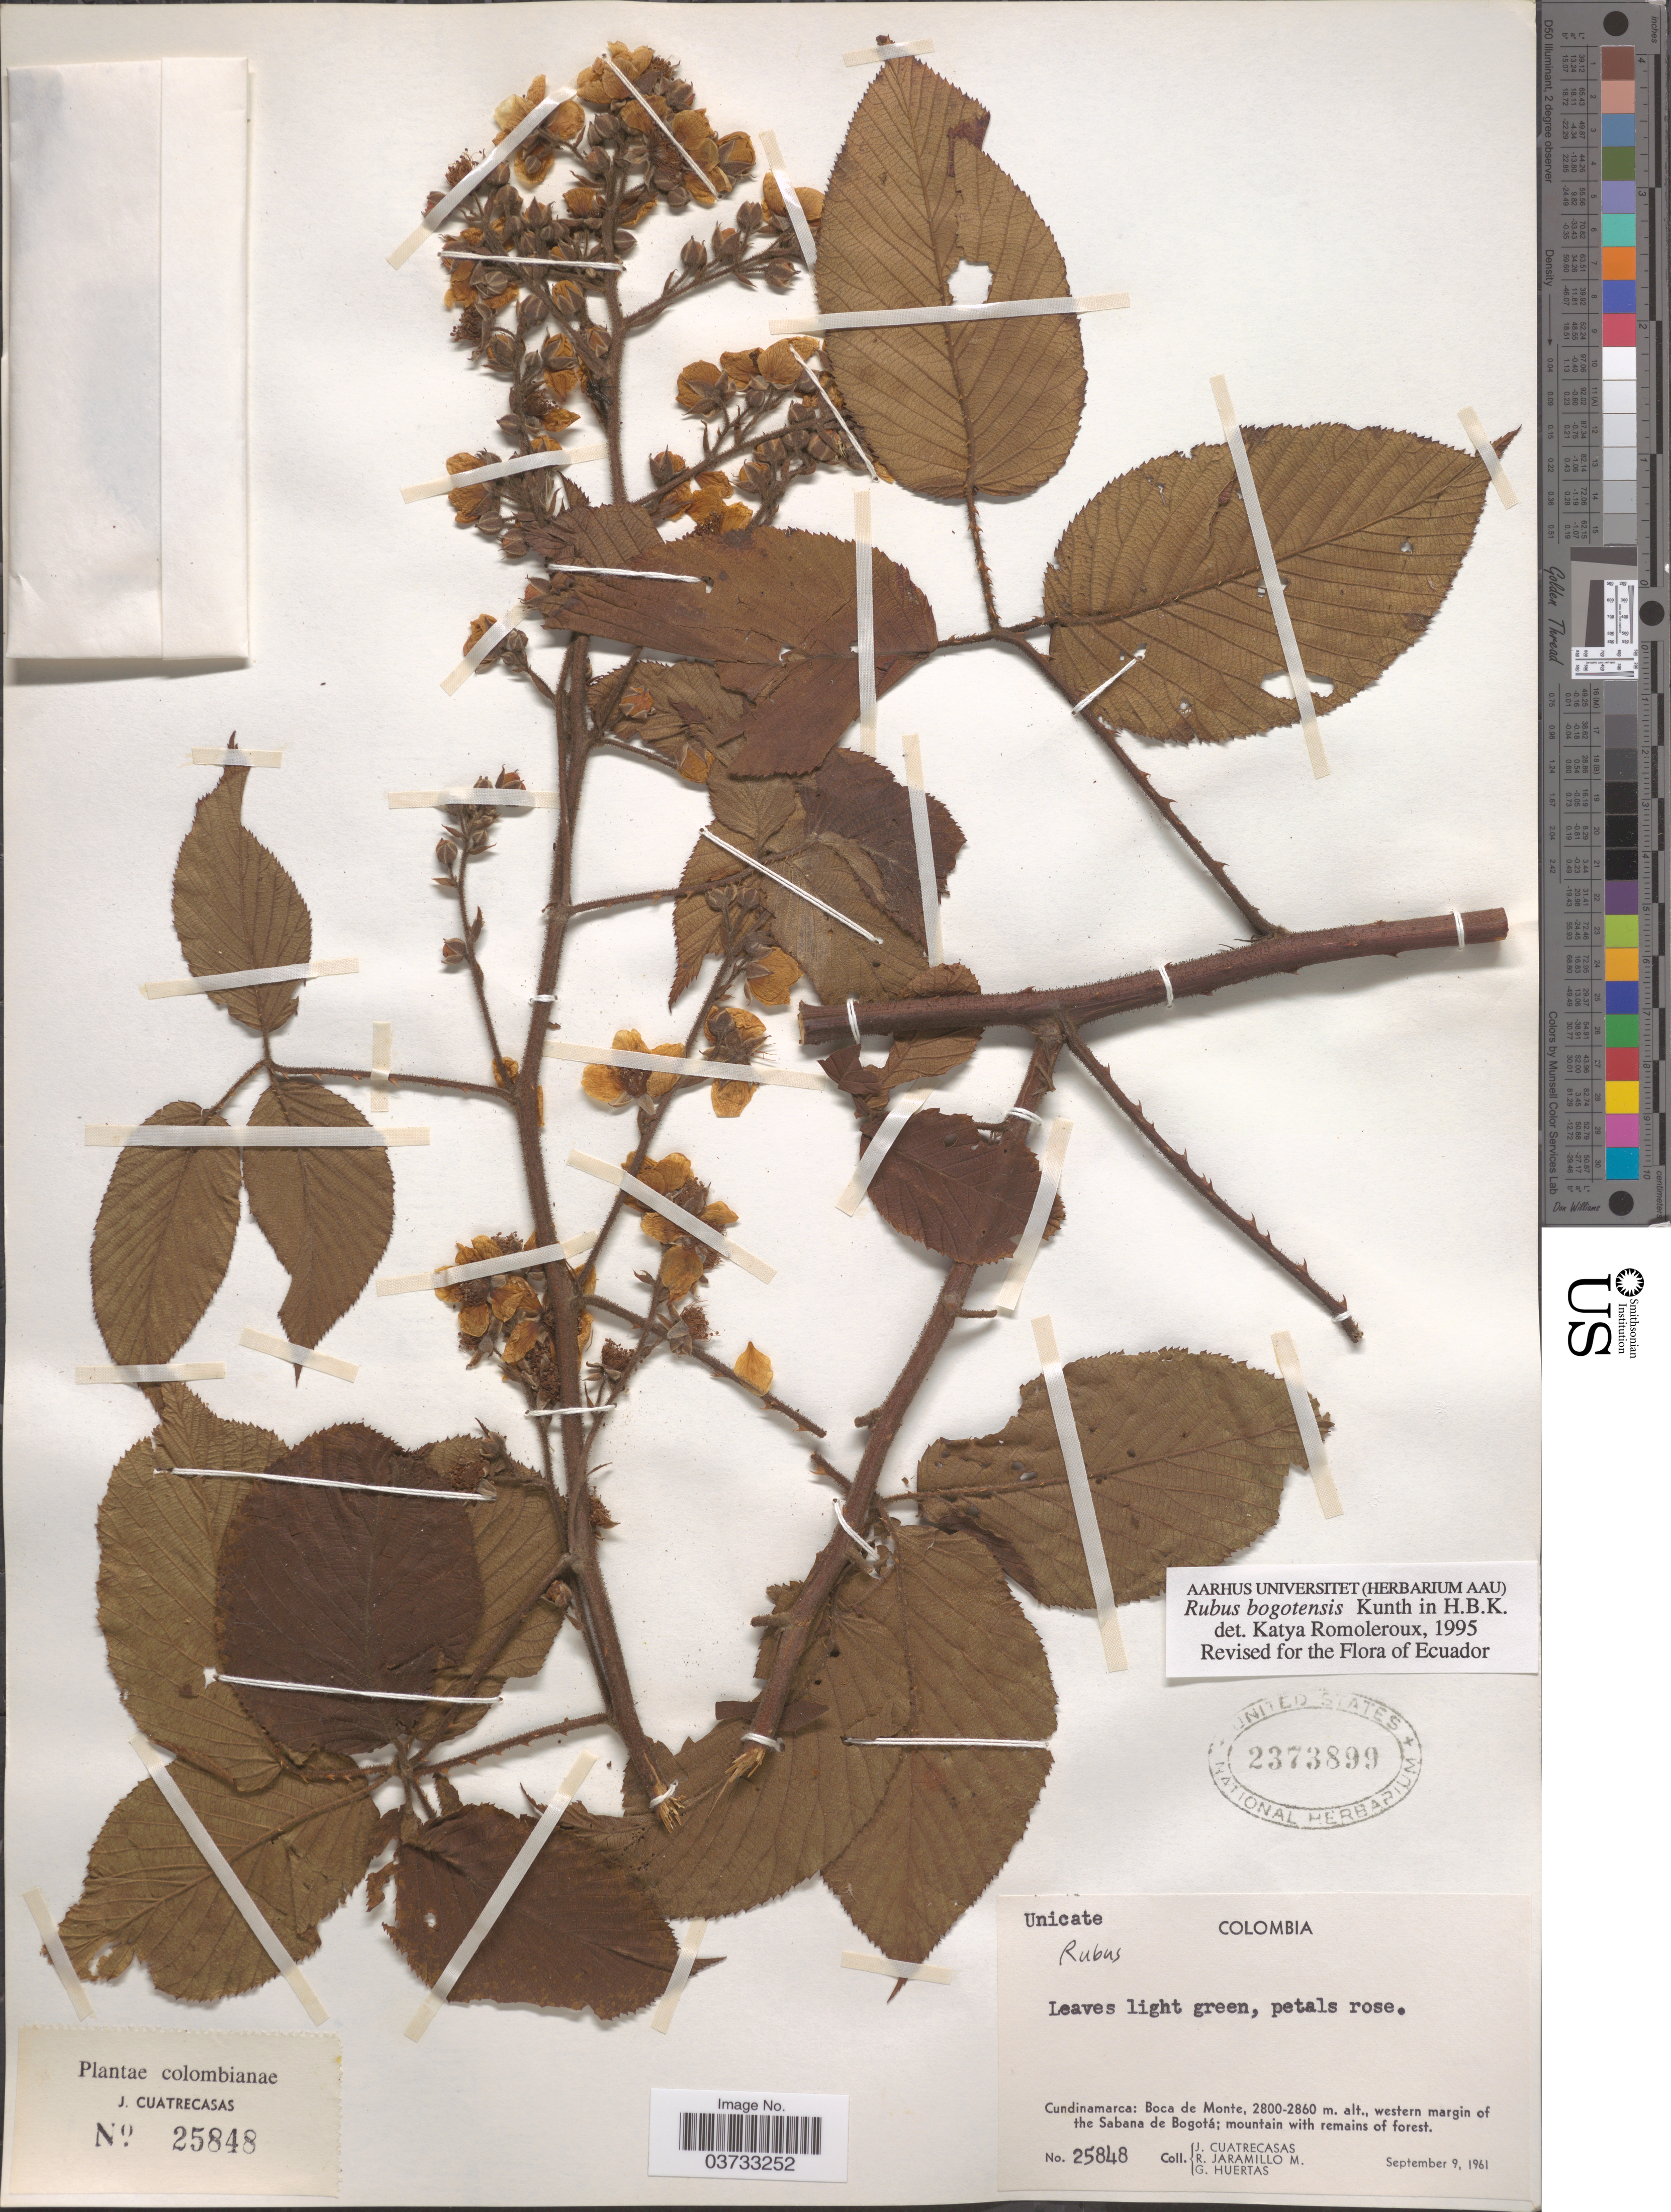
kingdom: Plantae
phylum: Tracheophyta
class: Magnoliopsida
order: Rosales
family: Rosaceae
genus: Rubus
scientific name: Rubus bogotensis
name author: Kunth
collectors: J. Cuatrecasas, R. Jaramillo M. & G. Huertas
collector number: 25848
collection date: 1961-09-09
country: Colombia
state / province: Cundinamarca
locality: Boca de Monte, western margin of the Sabana de Bogotá.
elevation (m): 2800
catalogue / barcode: US 2373899